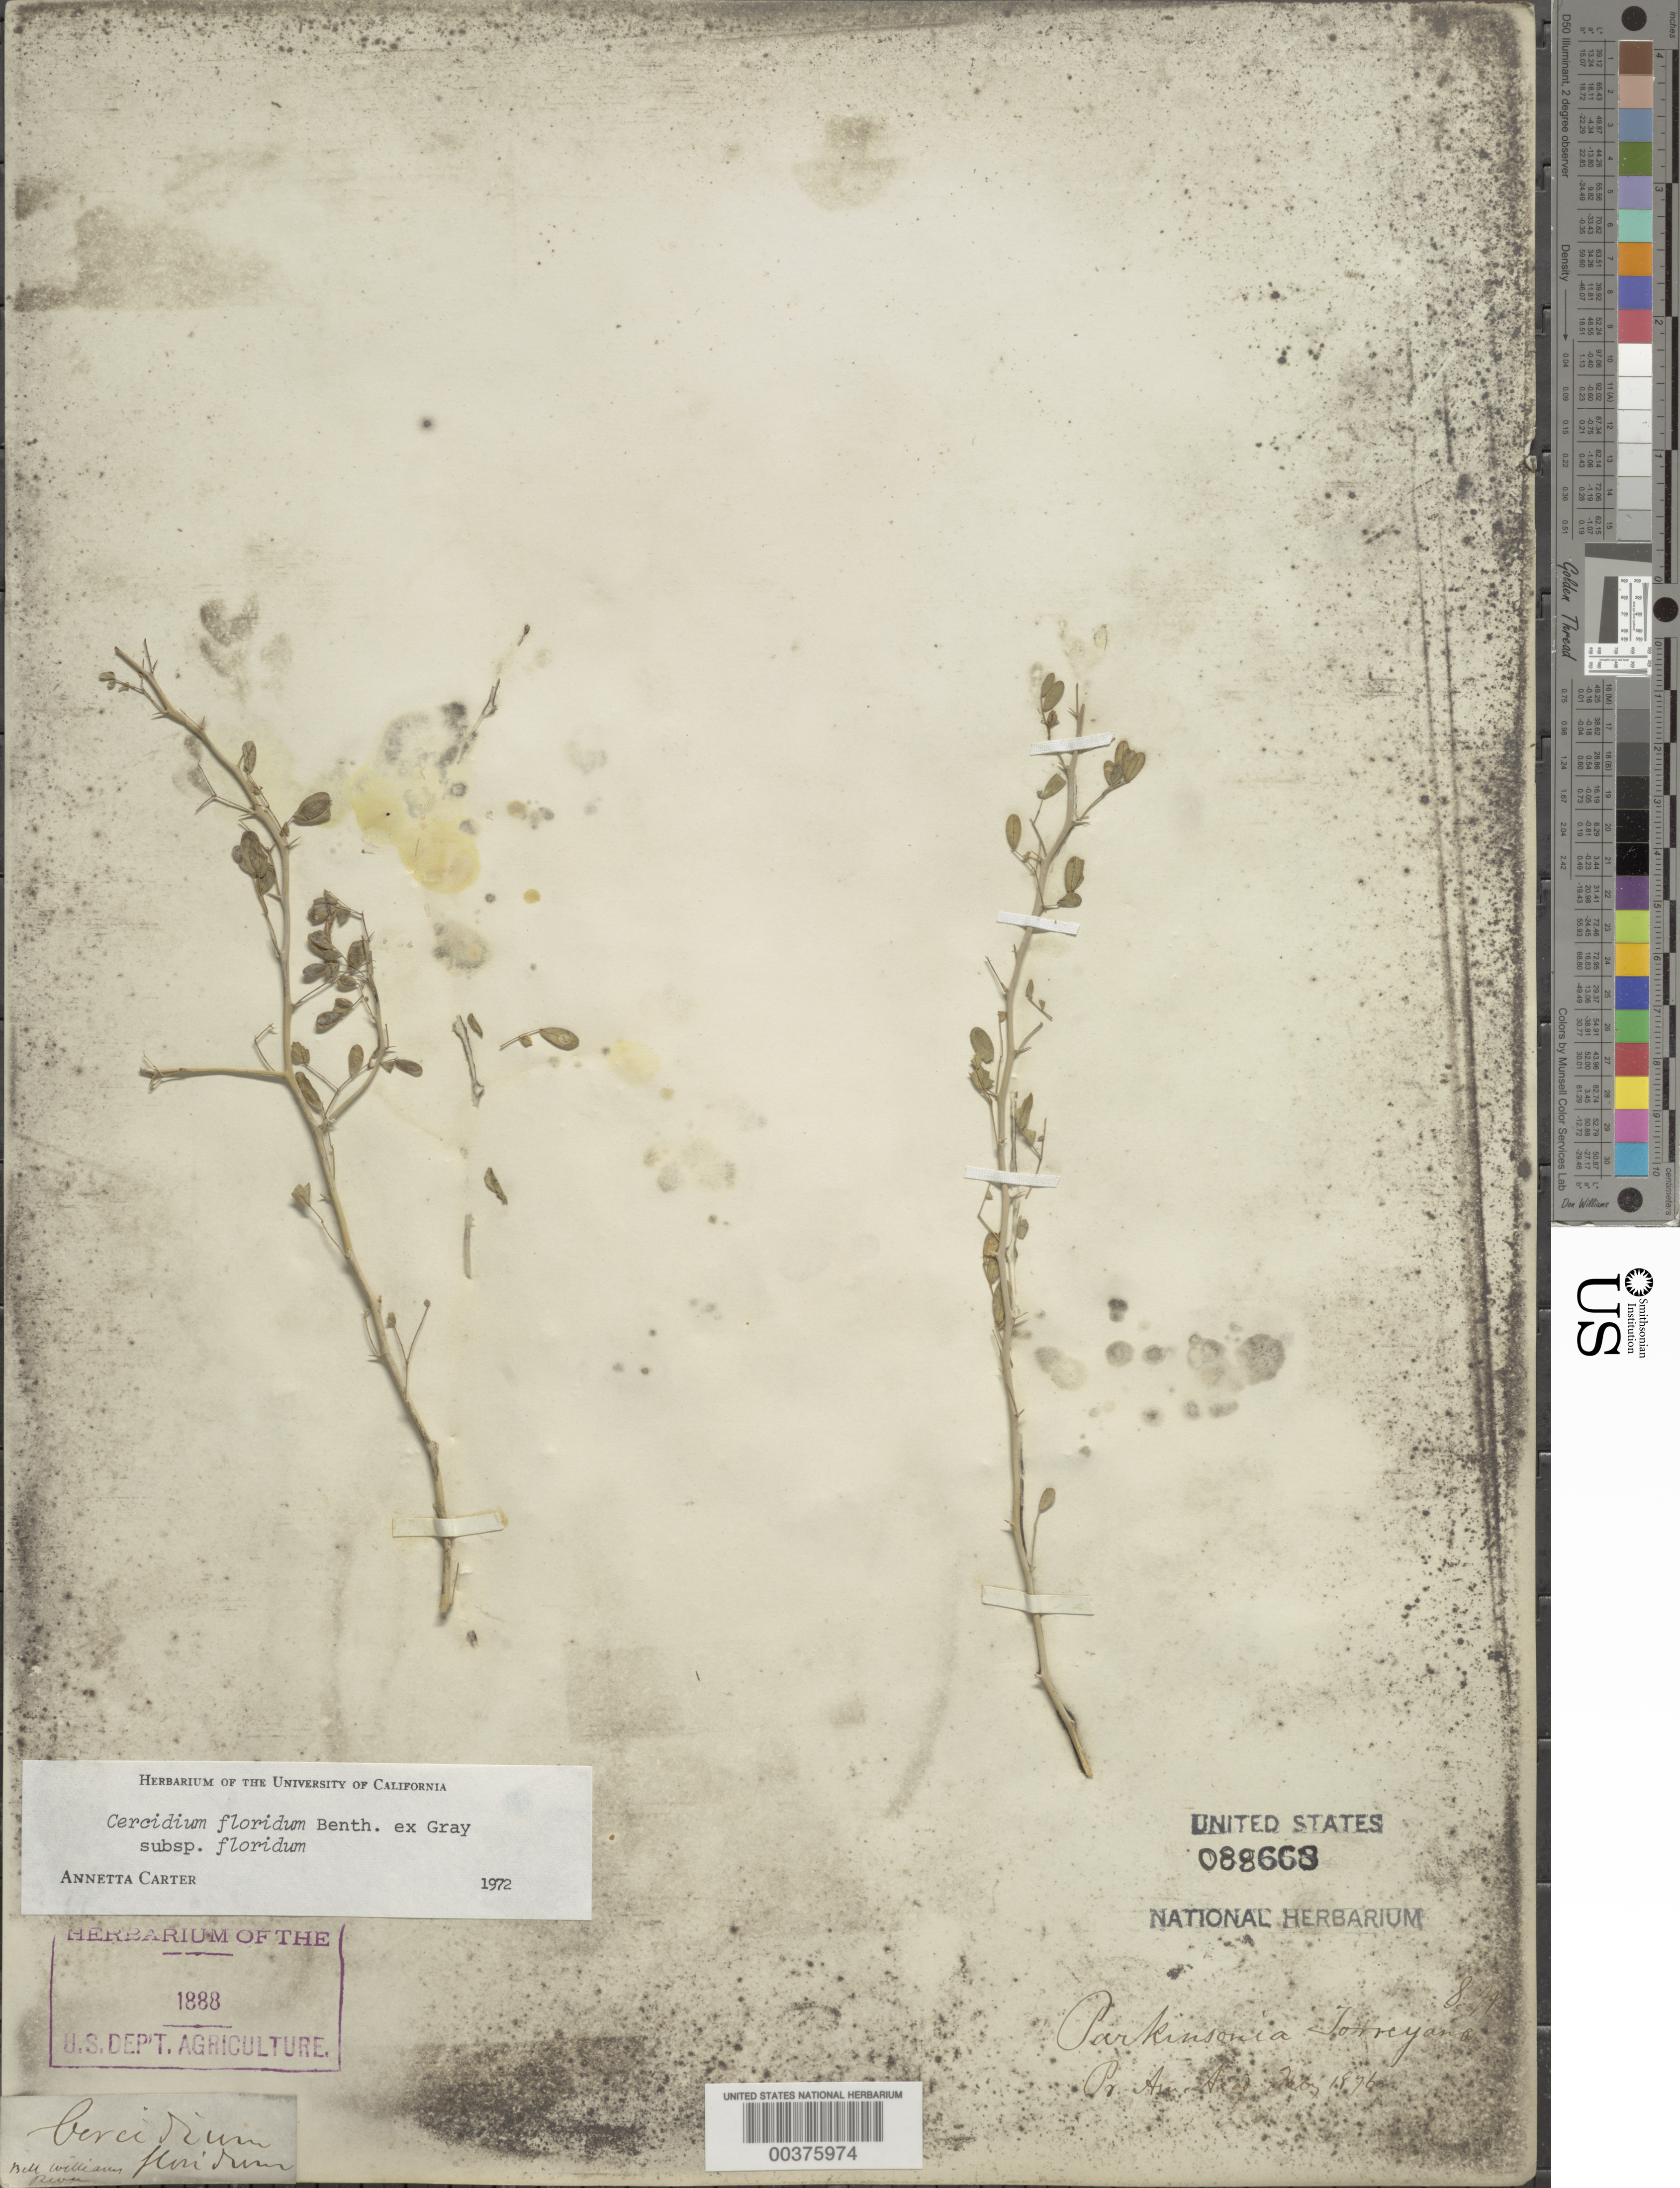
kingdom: Plantae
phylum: Tracheophyta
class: Magnoliopsida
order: Fabales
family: Fabaceae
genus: Parkinsonia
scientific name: Parkinsonia florida subsp. florida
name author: (Benth. ex A. Gray) S. Watson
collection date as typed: Feb 1876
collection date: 1876-02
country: United States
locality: Bell william river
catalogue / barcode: US 88668